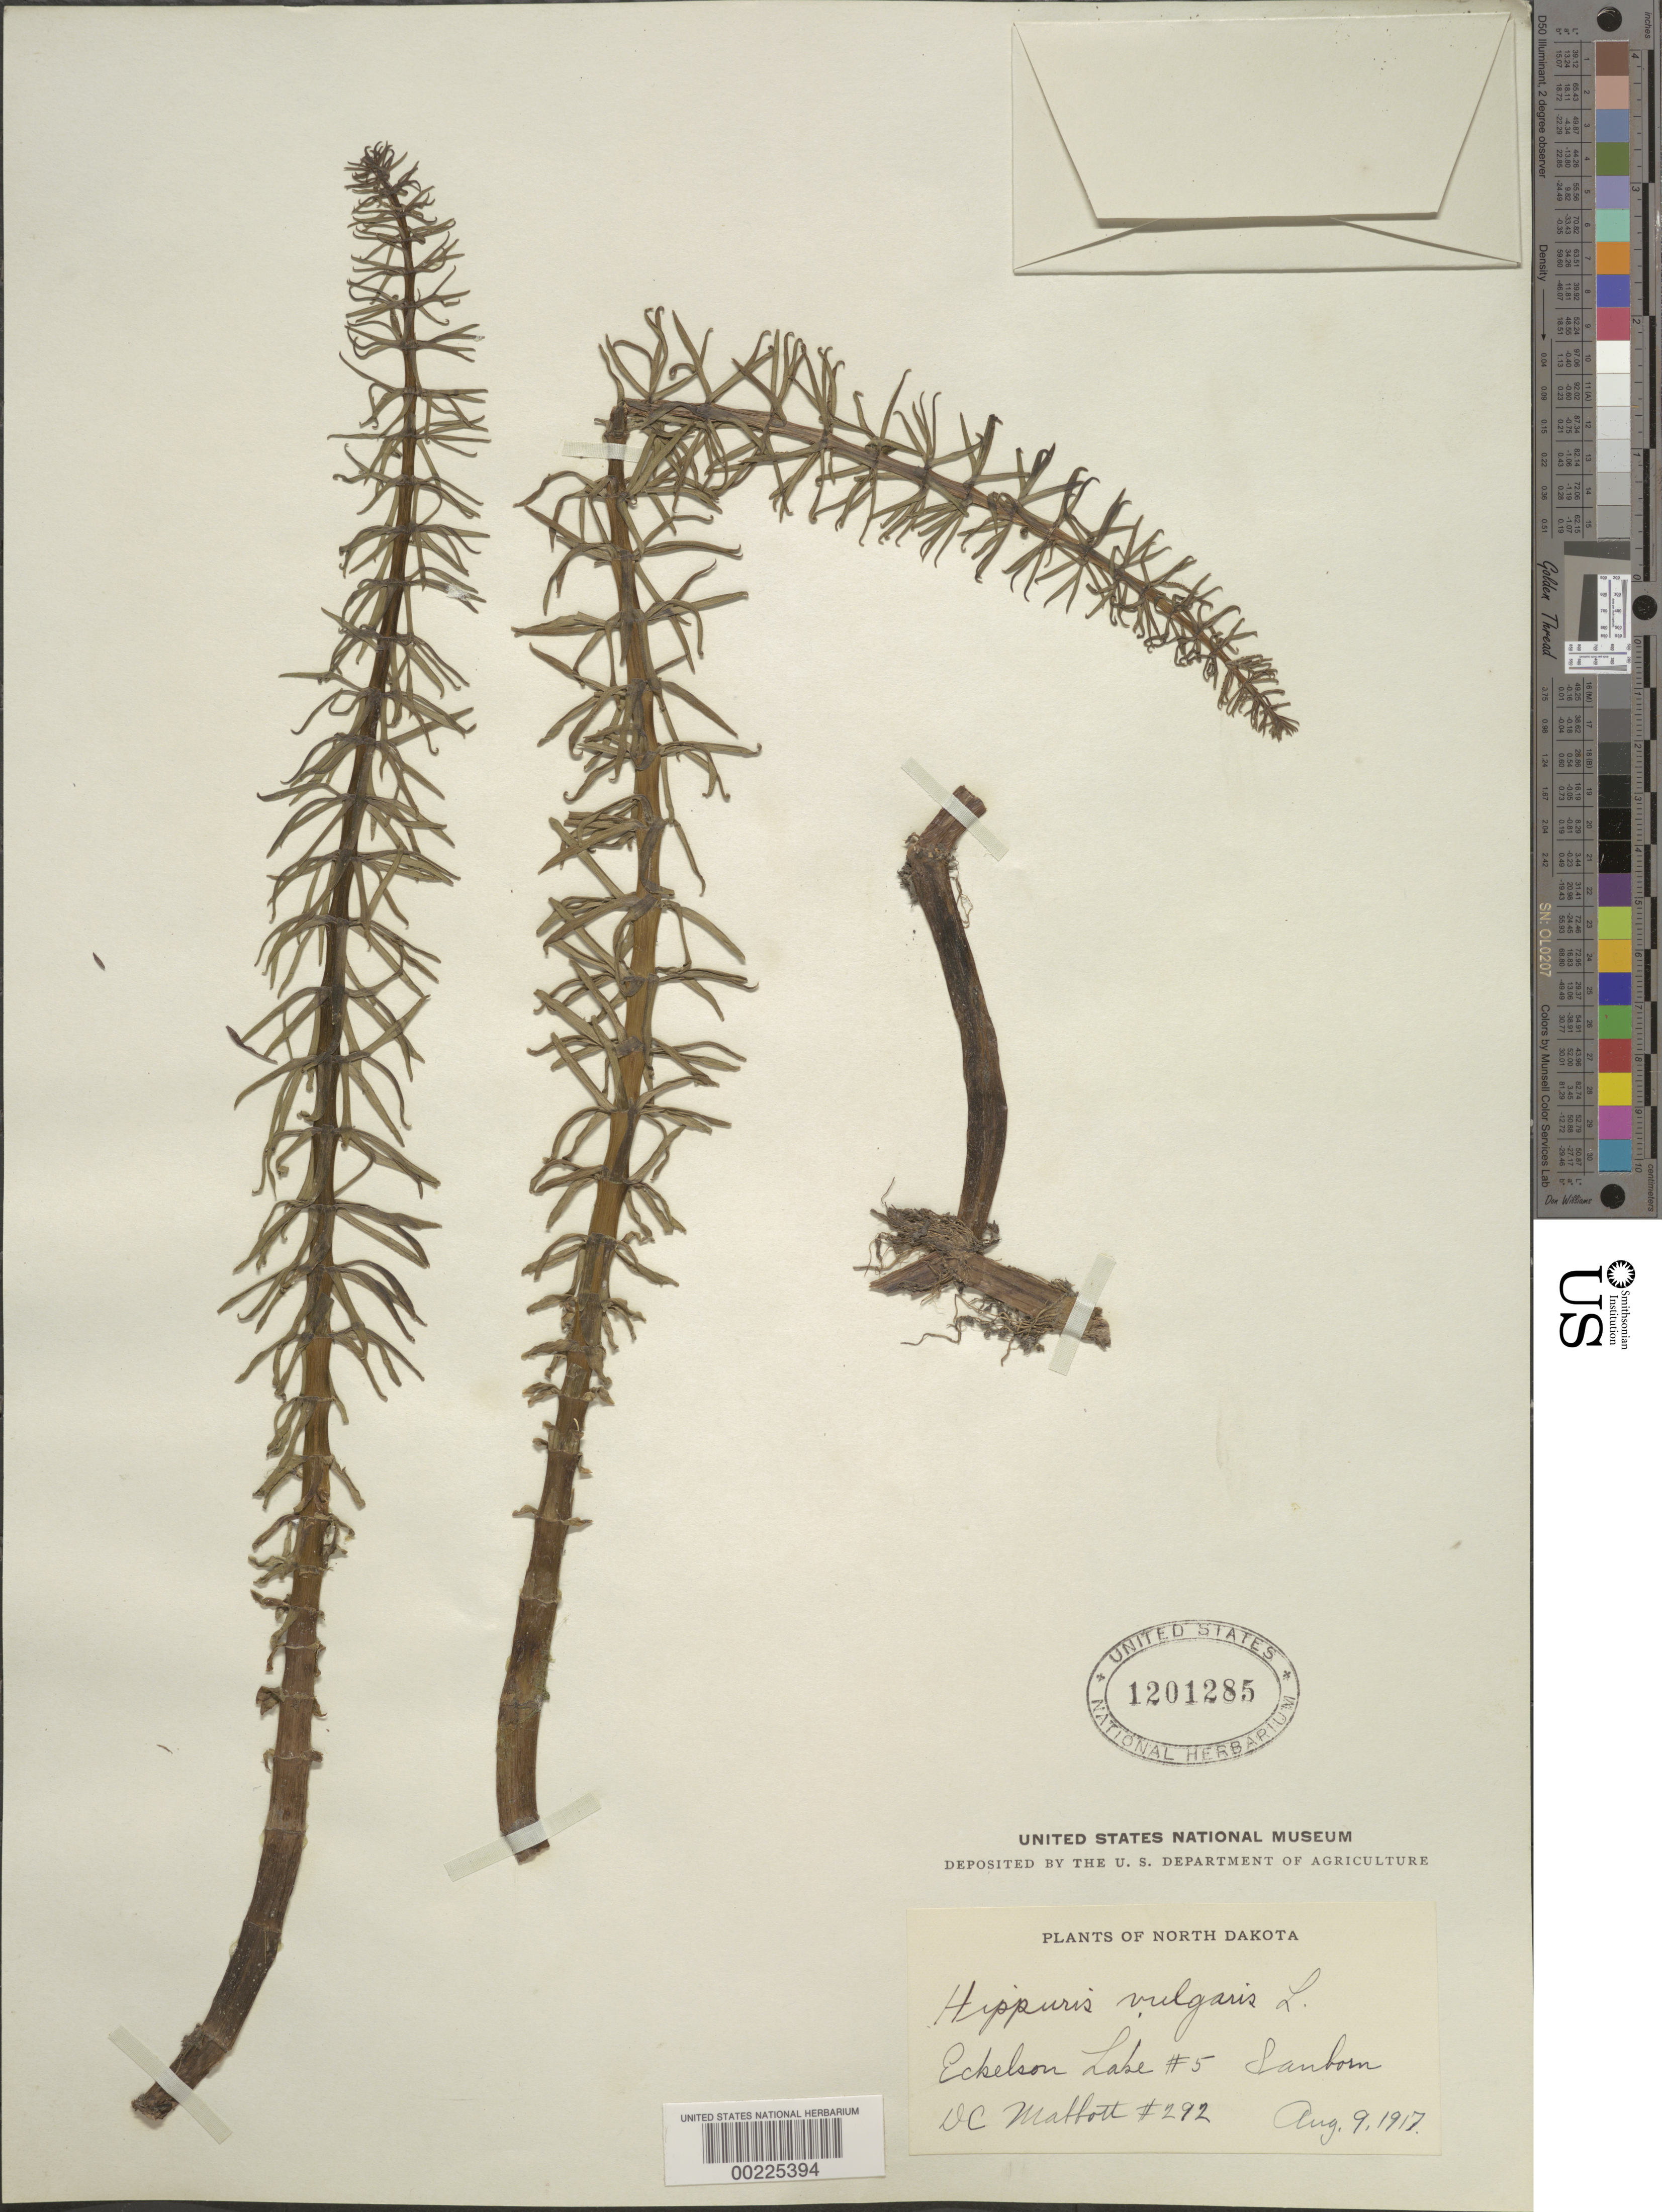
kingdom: Plantae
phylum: Tracheophyta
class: Magnoliopsida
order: Lamiales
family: Plantaginaceae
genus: Hippuris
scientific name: Hippuris tetraphylla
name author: L. f.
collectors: D. Mabbott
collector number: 292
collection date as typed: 09 Aug 1917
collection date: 1917-08-09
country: United States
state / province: North Dakota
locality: Eckelson lake #5; sanborn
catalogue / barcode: US 1201285